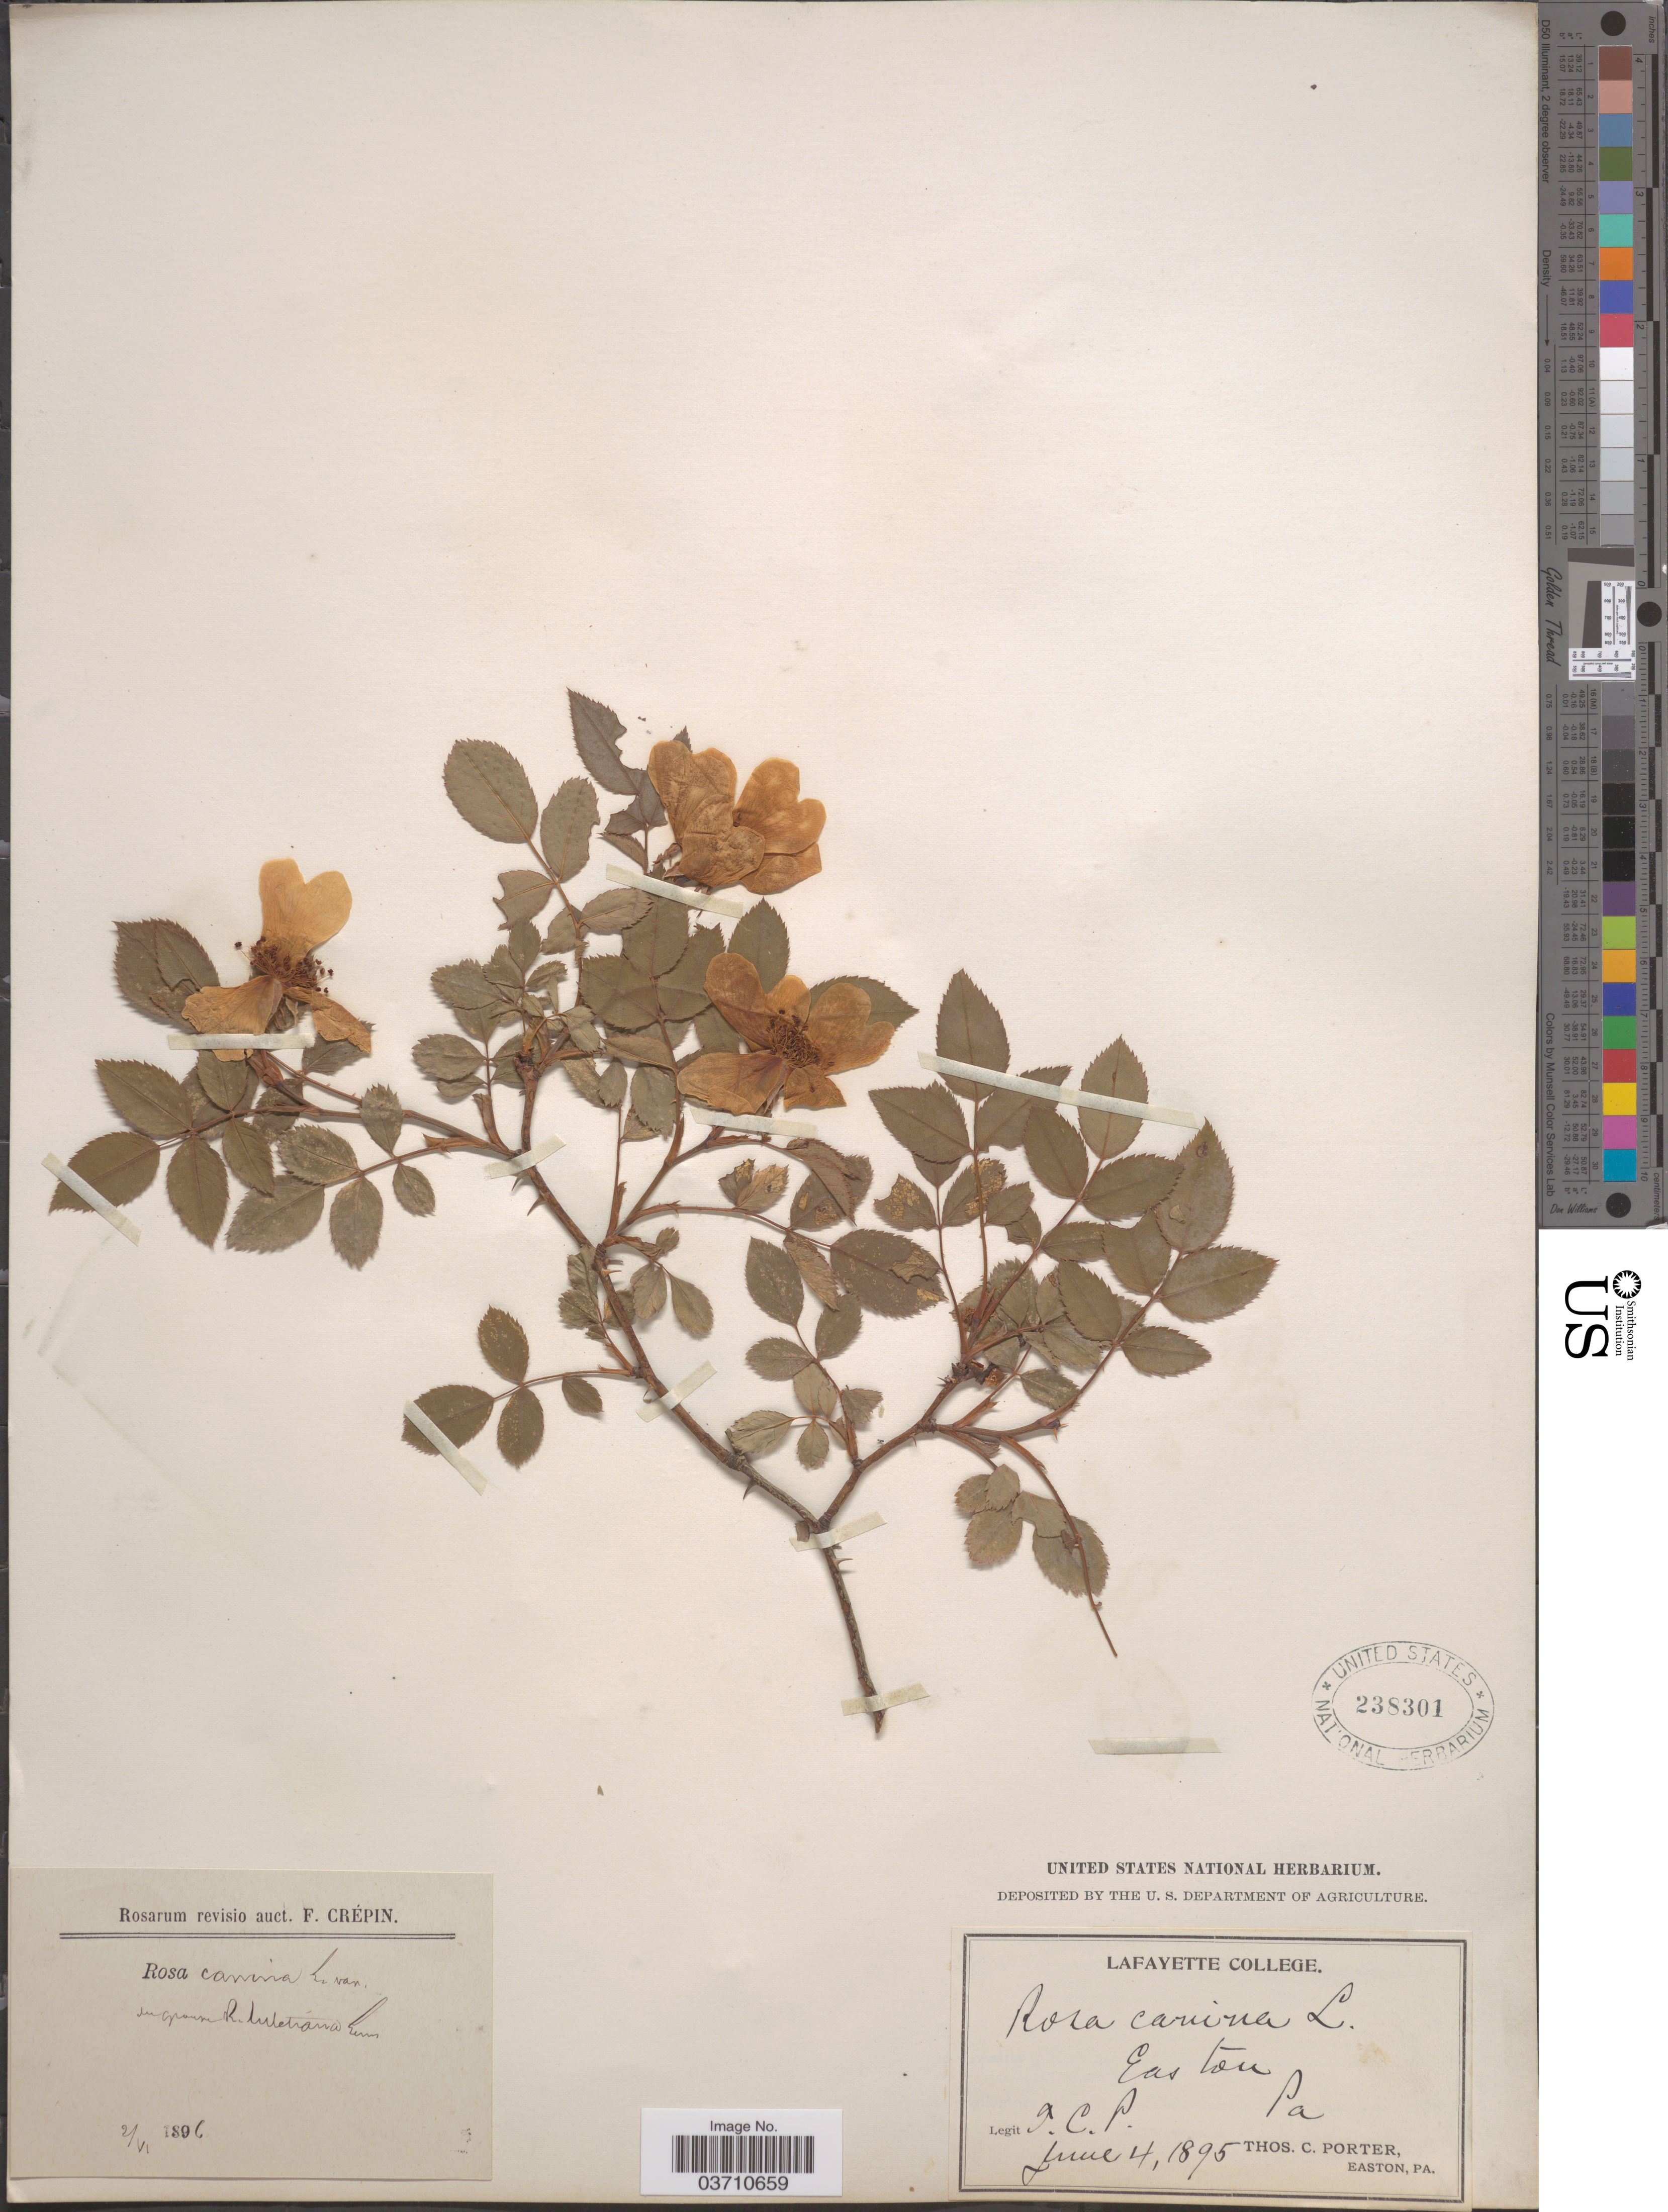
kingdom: Plantae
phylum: Tracheophyta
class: Magnoliopsida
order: Rosales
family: Rosaceae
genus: Rosa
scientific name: Rosa canina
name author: L.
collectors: T. Porter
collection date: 1895-06-04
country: United States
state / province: Pennsylvania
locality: Easton.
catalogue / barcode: US 238301